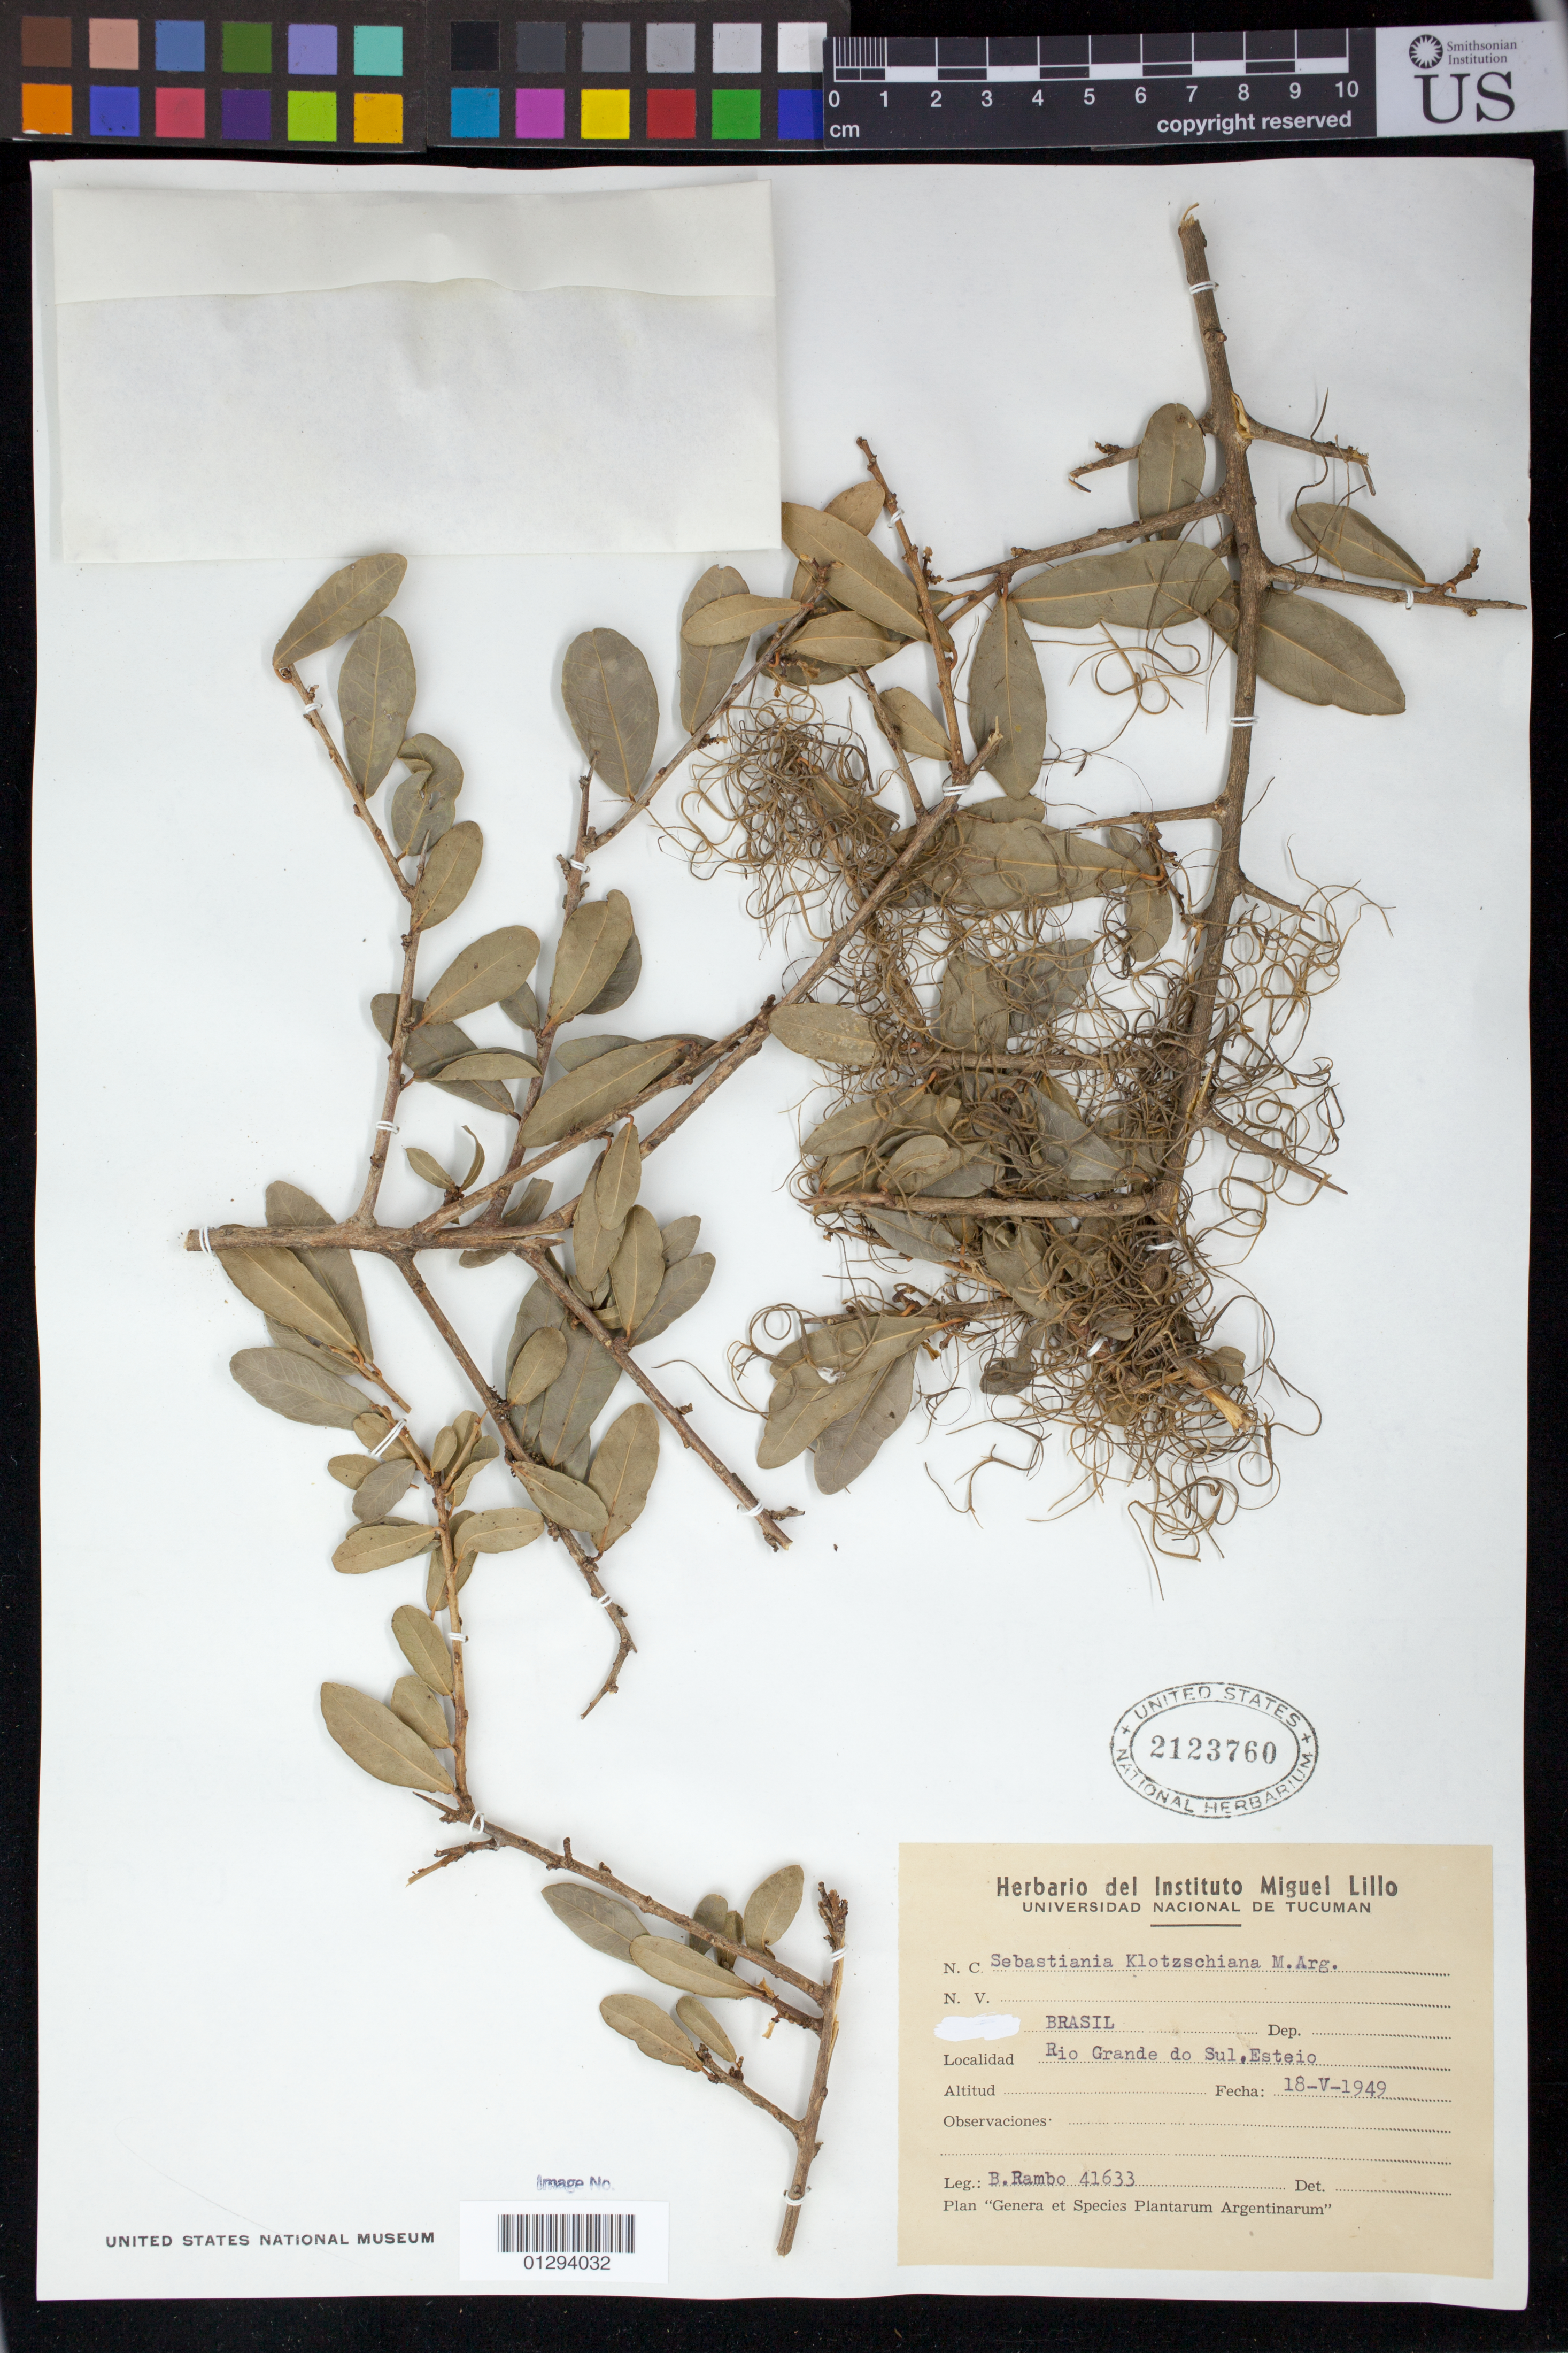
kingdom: Plantae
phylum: Tracheophyta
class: Magnoliopsida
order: Malpighiales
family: Euphorbiaceae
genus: Sebastiania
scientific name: Sebastiania commersoniana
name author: (Baill.) L.B. Sm. & Downs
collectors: B. Rambo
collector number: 41633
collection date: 1949-05-18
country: Brazil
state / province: Rio Grande do Sul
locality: Esteio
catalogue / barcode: US 2123760